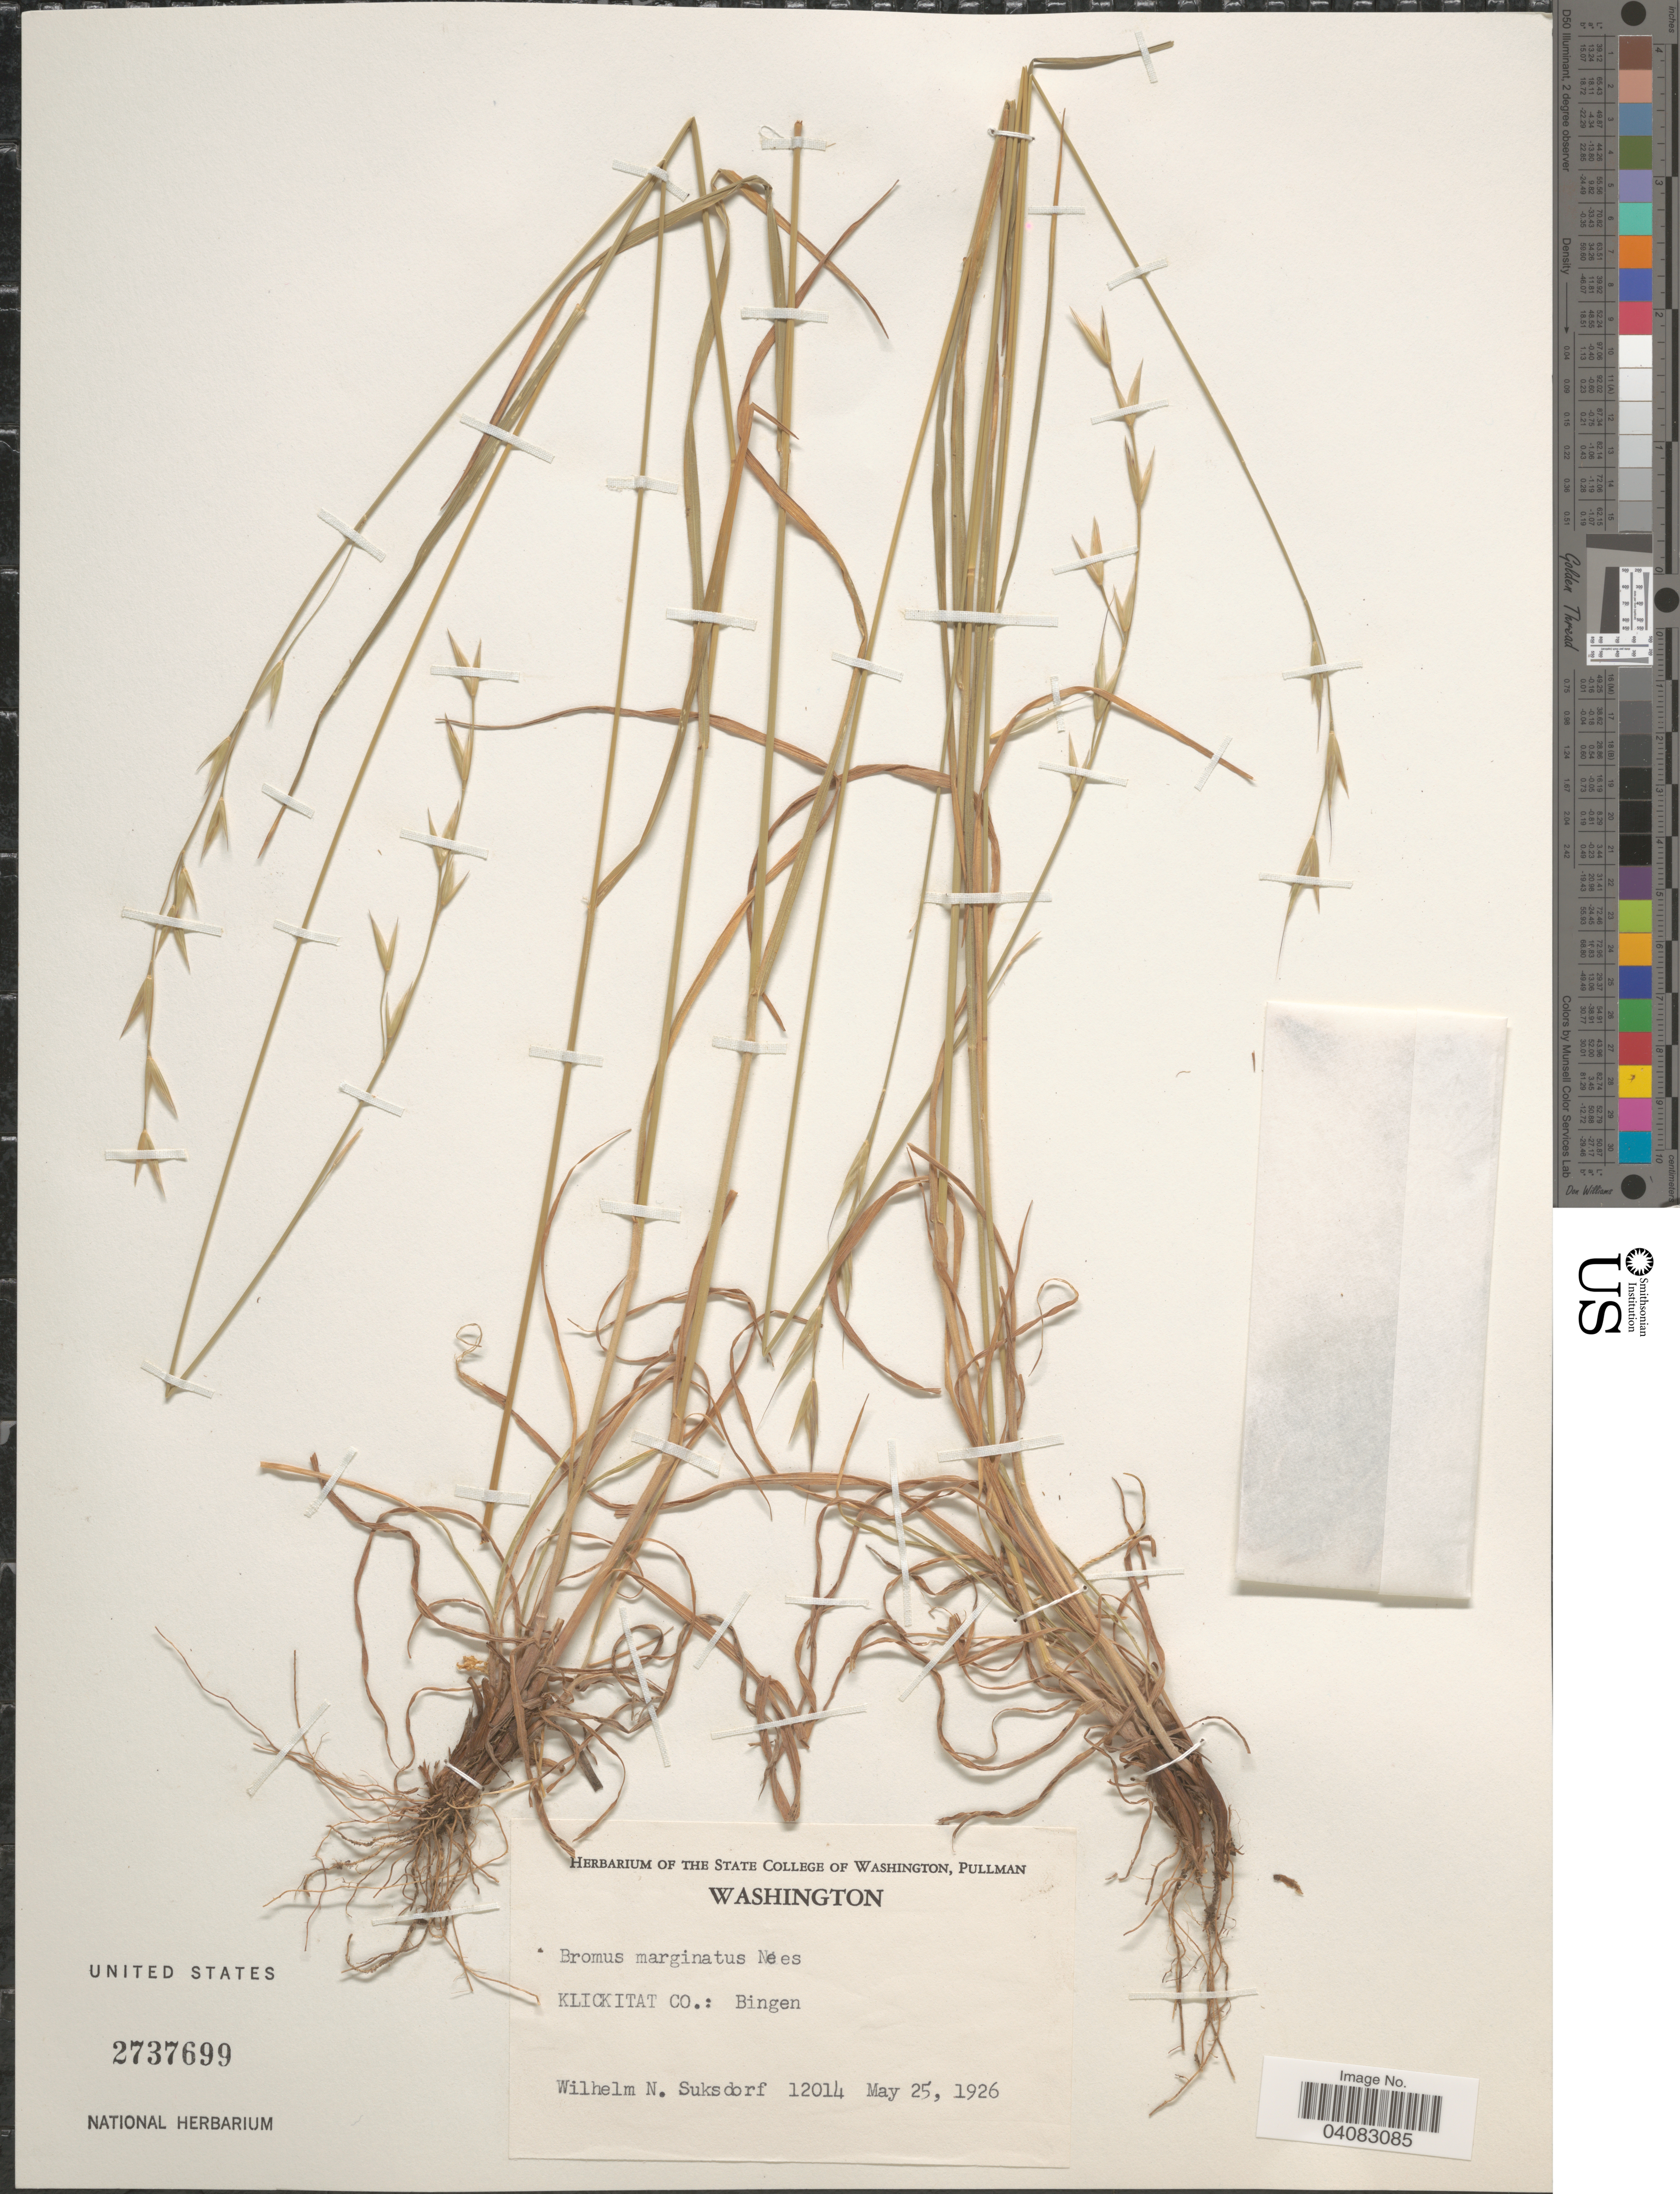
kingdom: Plantae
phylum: Tracheophyta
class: Liliopsida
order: Poales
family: Poaceae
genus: Bromus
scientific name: Bromus marginatus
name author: Nees ex Steud.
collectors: W. N. Suksdorf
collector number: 12014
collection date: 1926-05-25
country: United States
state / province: Washington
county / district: Klickitat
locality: Klickitat Co.: Bingen.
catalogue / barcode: US 2737699